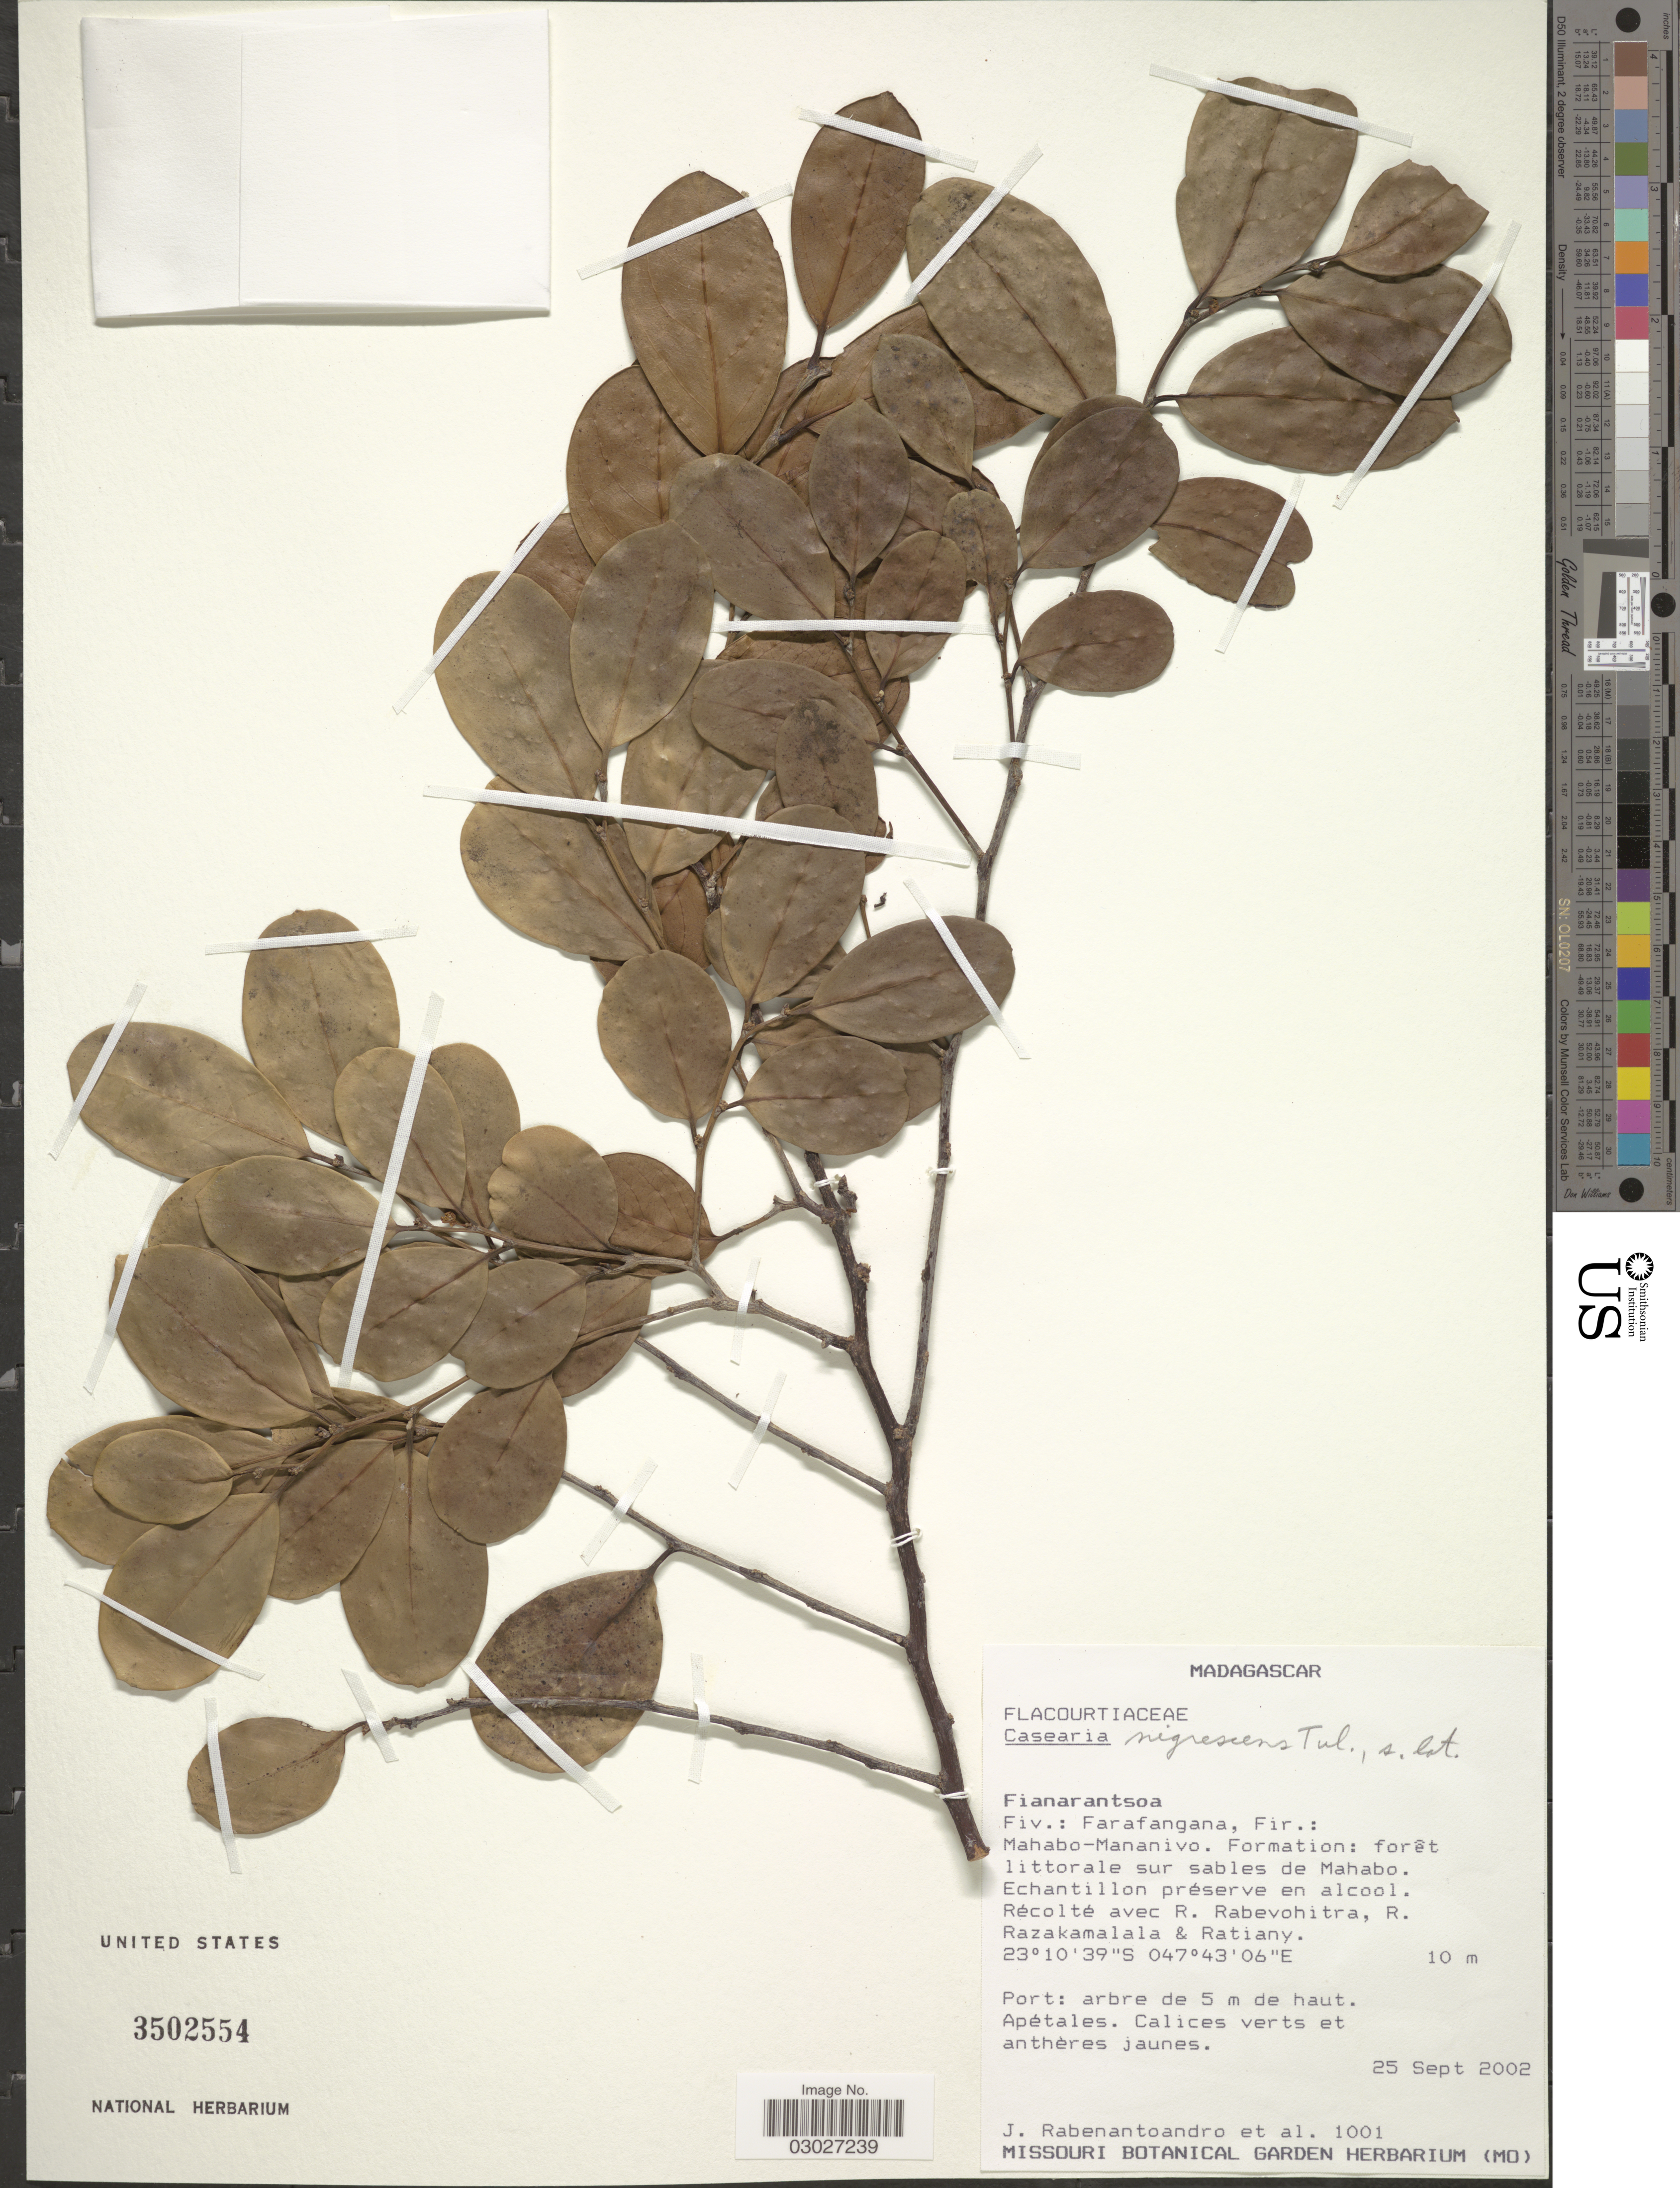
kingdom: Plantae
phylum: Tracheophyta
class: Magnoliopsida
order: Malpighiales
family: Salicaceae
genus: Casearia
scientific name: Casearia nigrescens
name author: Tul.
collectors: J. Rabenantoandro, R. Rabevohitra, R. Razakamalala & -. Ratiany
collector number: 1001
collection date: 2002-09-25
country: Madagascar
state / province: Atsimo-Atsinanana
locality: Fiv.: Farafangana, Fir.: Mahabo-Mananivo.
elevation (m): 10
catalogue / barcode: US 3502554